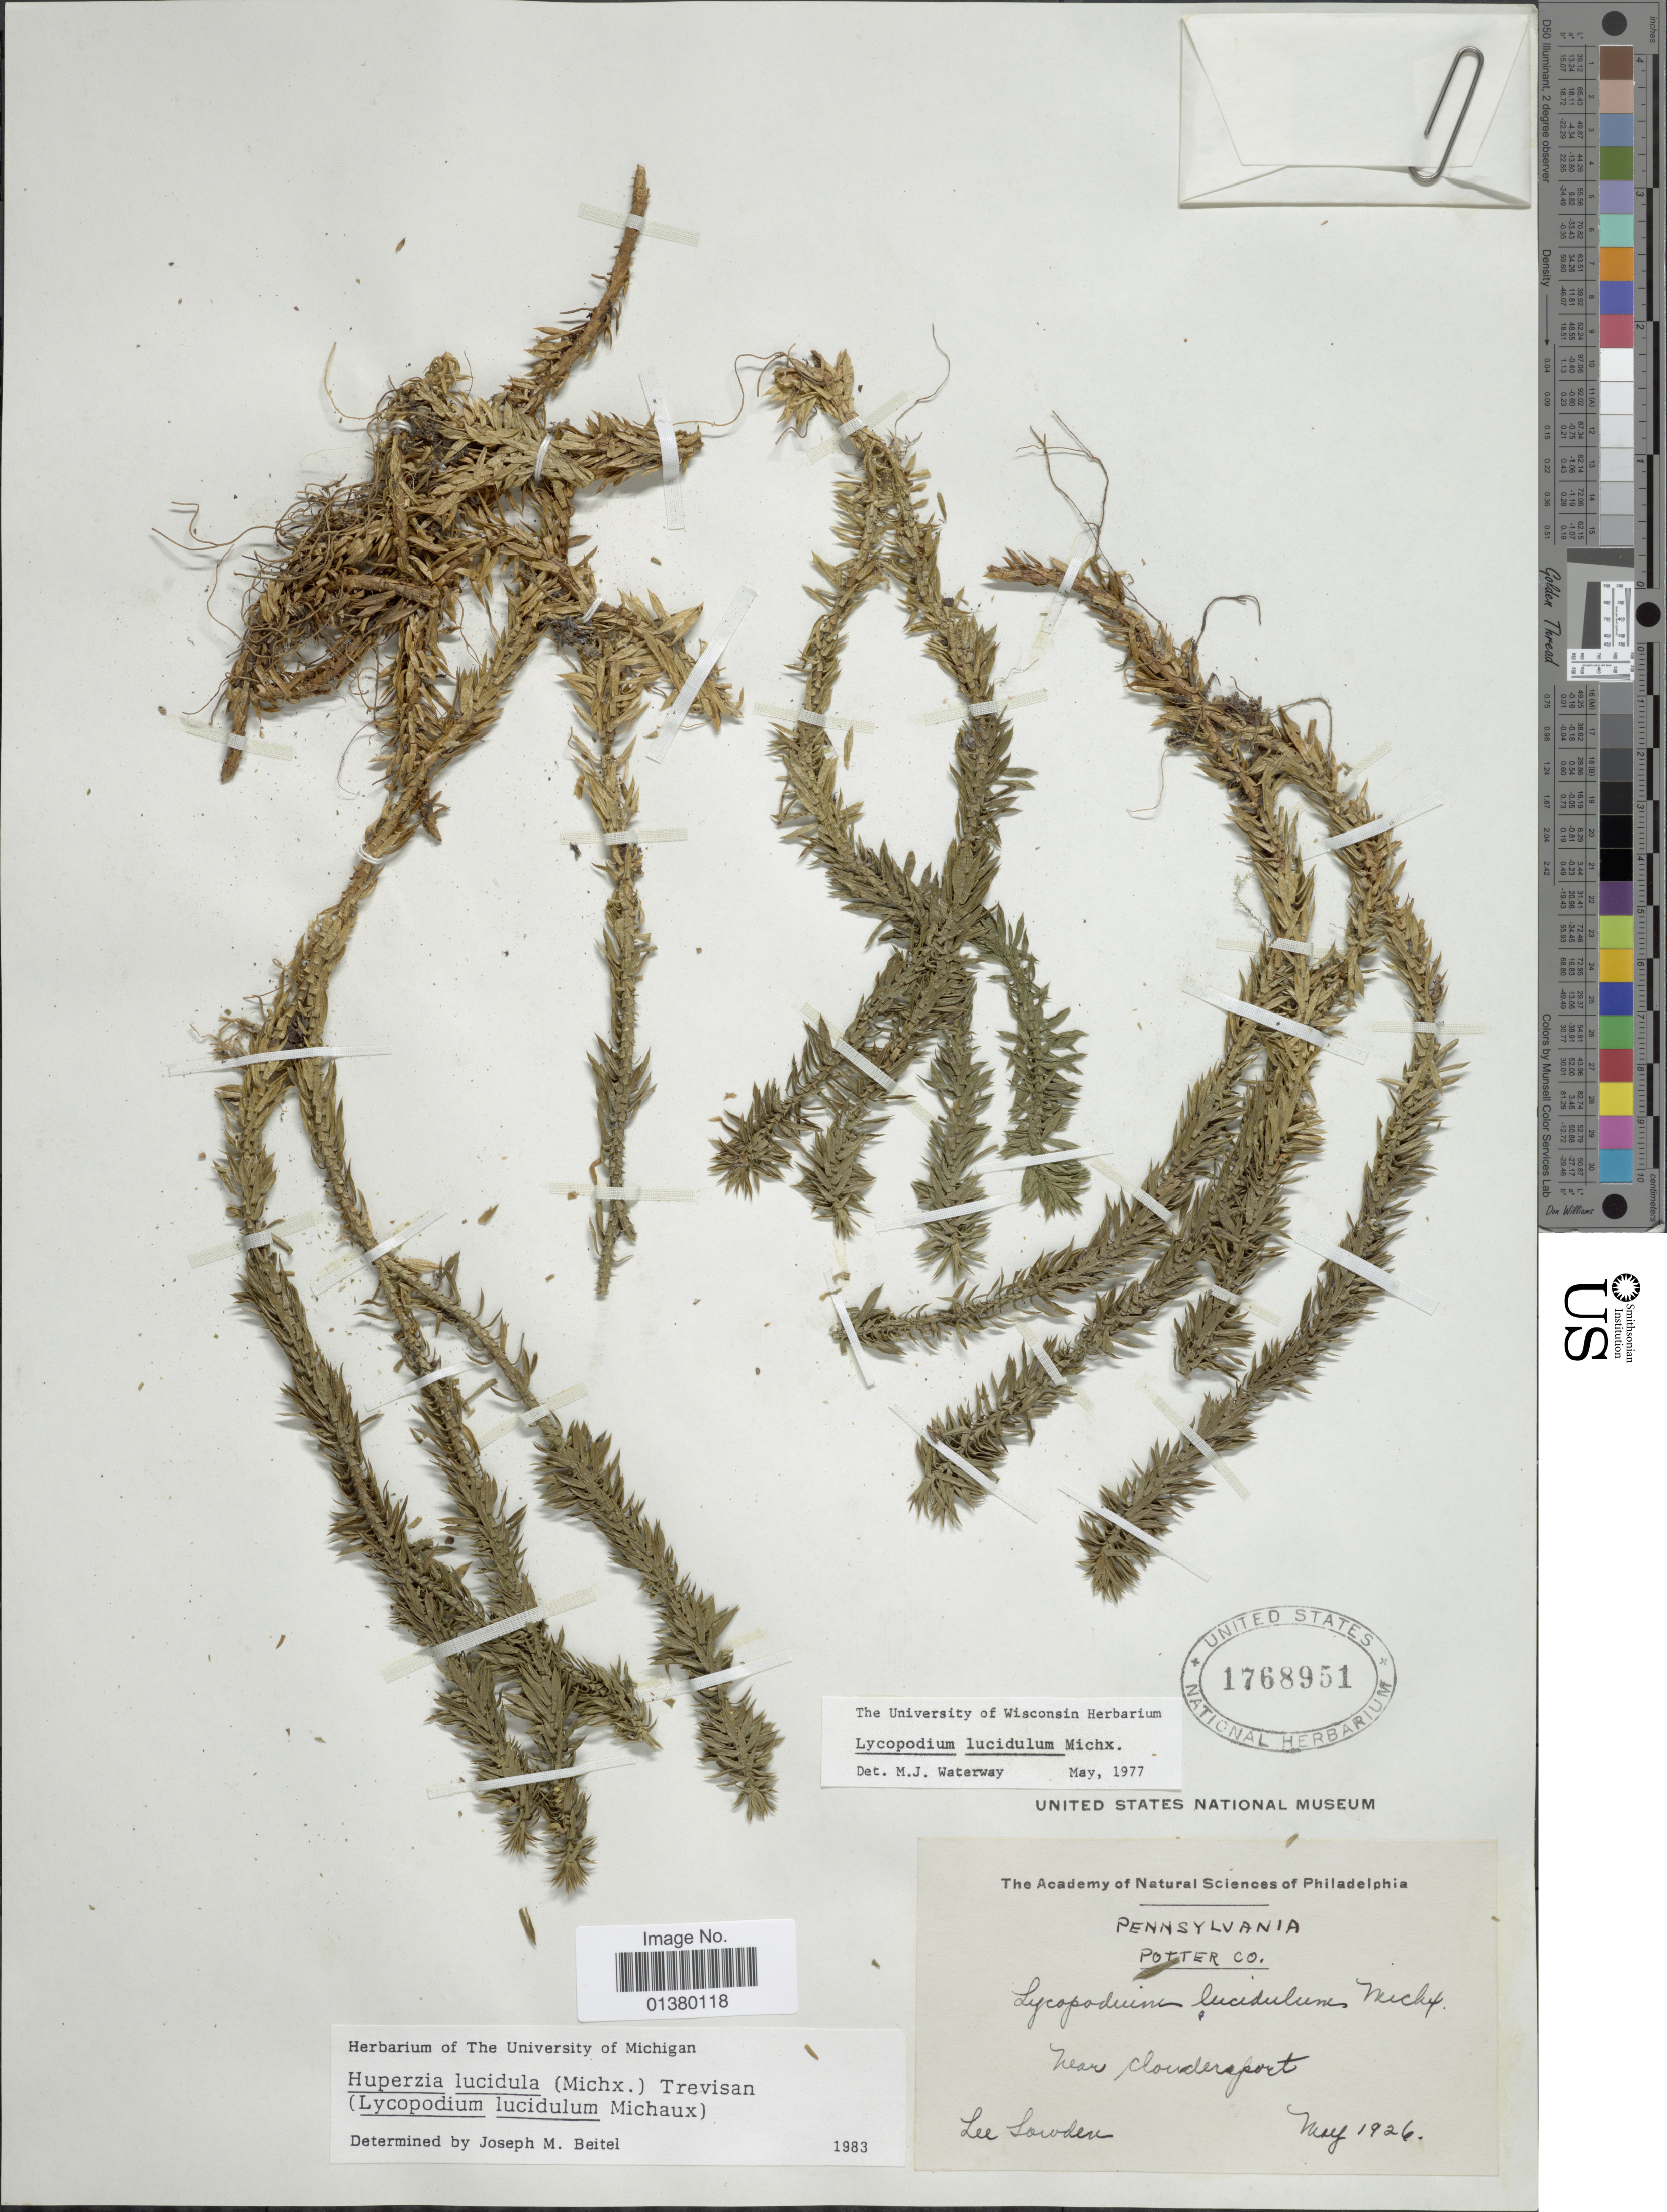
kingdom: Plantae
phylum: Tracheophyta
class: Lycopodiopsida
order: Lycopodiales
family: Lycopodiaceae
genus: Huperzia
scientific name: Huperzia lucidula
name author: (Michx.) Trevis.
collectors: ex. herb. Lee Sowden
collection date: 1926-05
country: United States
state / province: Pennsylvania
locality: Potter Co. Near Cloudersport.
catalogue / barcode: US 1768951